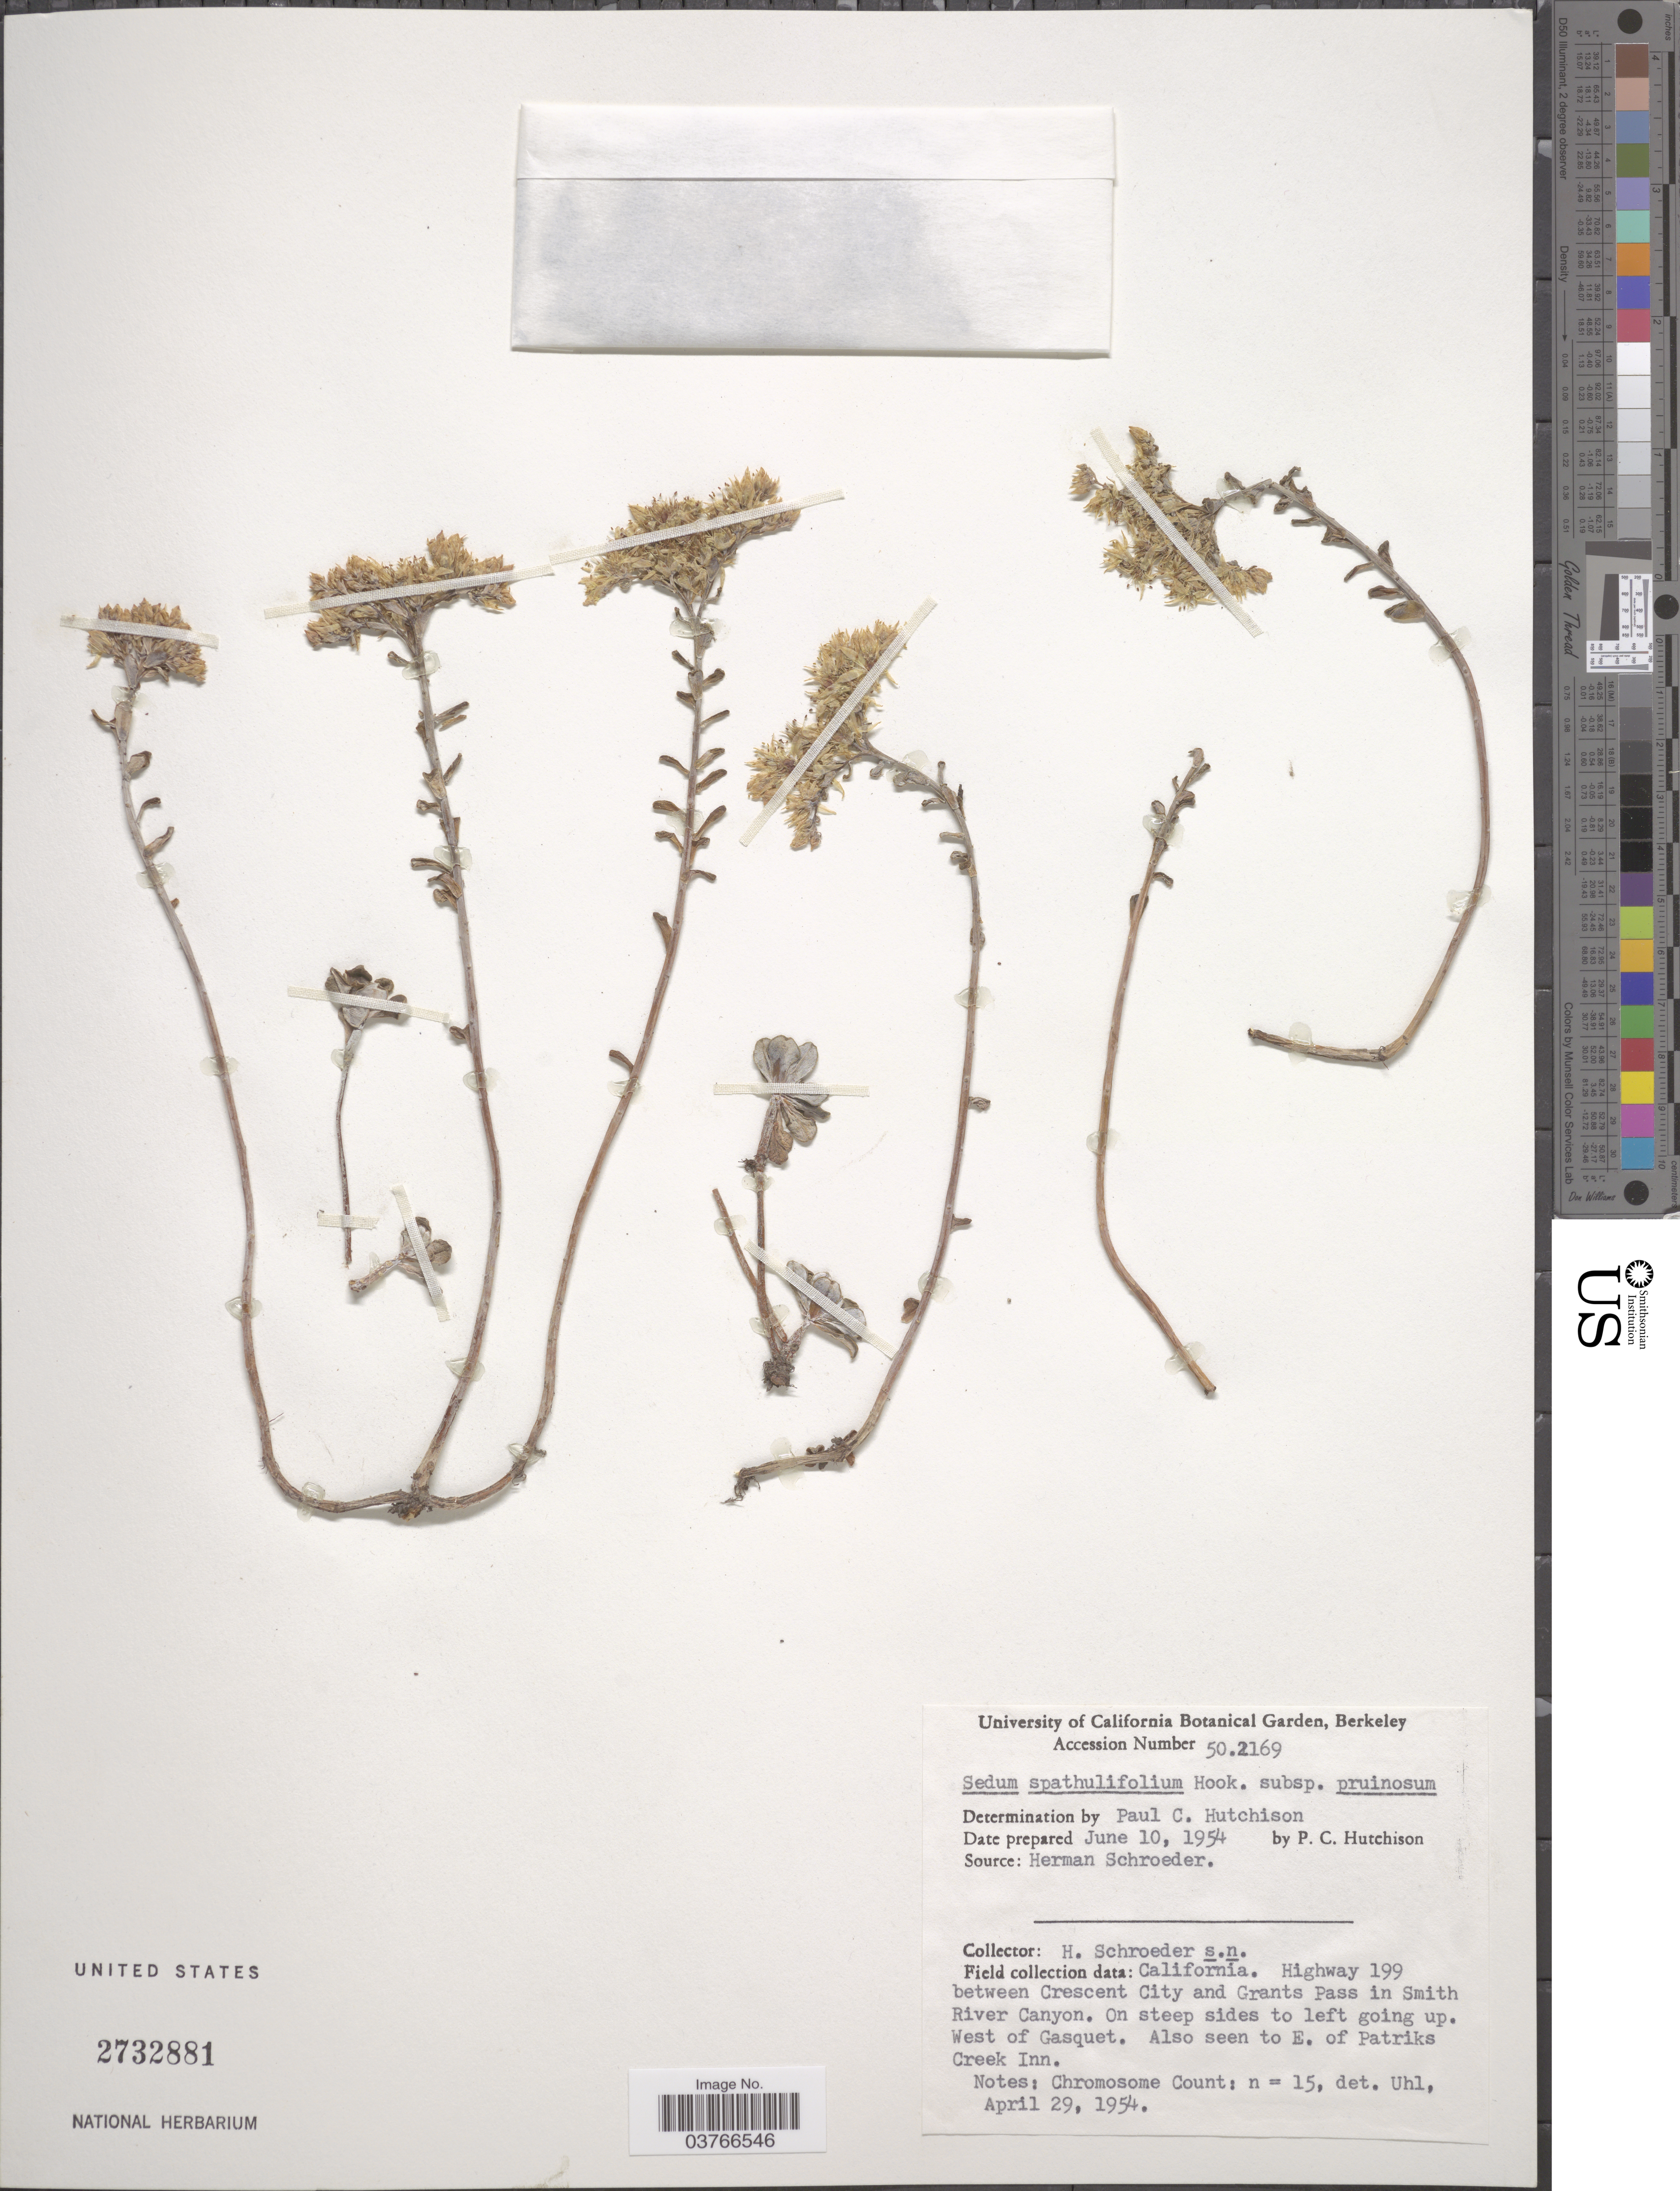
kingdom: Plantae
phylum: Tracheophyta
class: Magnoliopsida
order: Saxifragales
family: Crassulaceae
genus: Sedum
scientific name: Sedum spathulifolium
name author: Hook.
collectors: P. C. Hutchison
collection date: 1954-06-10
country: United States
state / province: California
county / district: Alameda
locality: University of California Botanical Garden, Berkeley.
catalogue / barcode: US 2732881